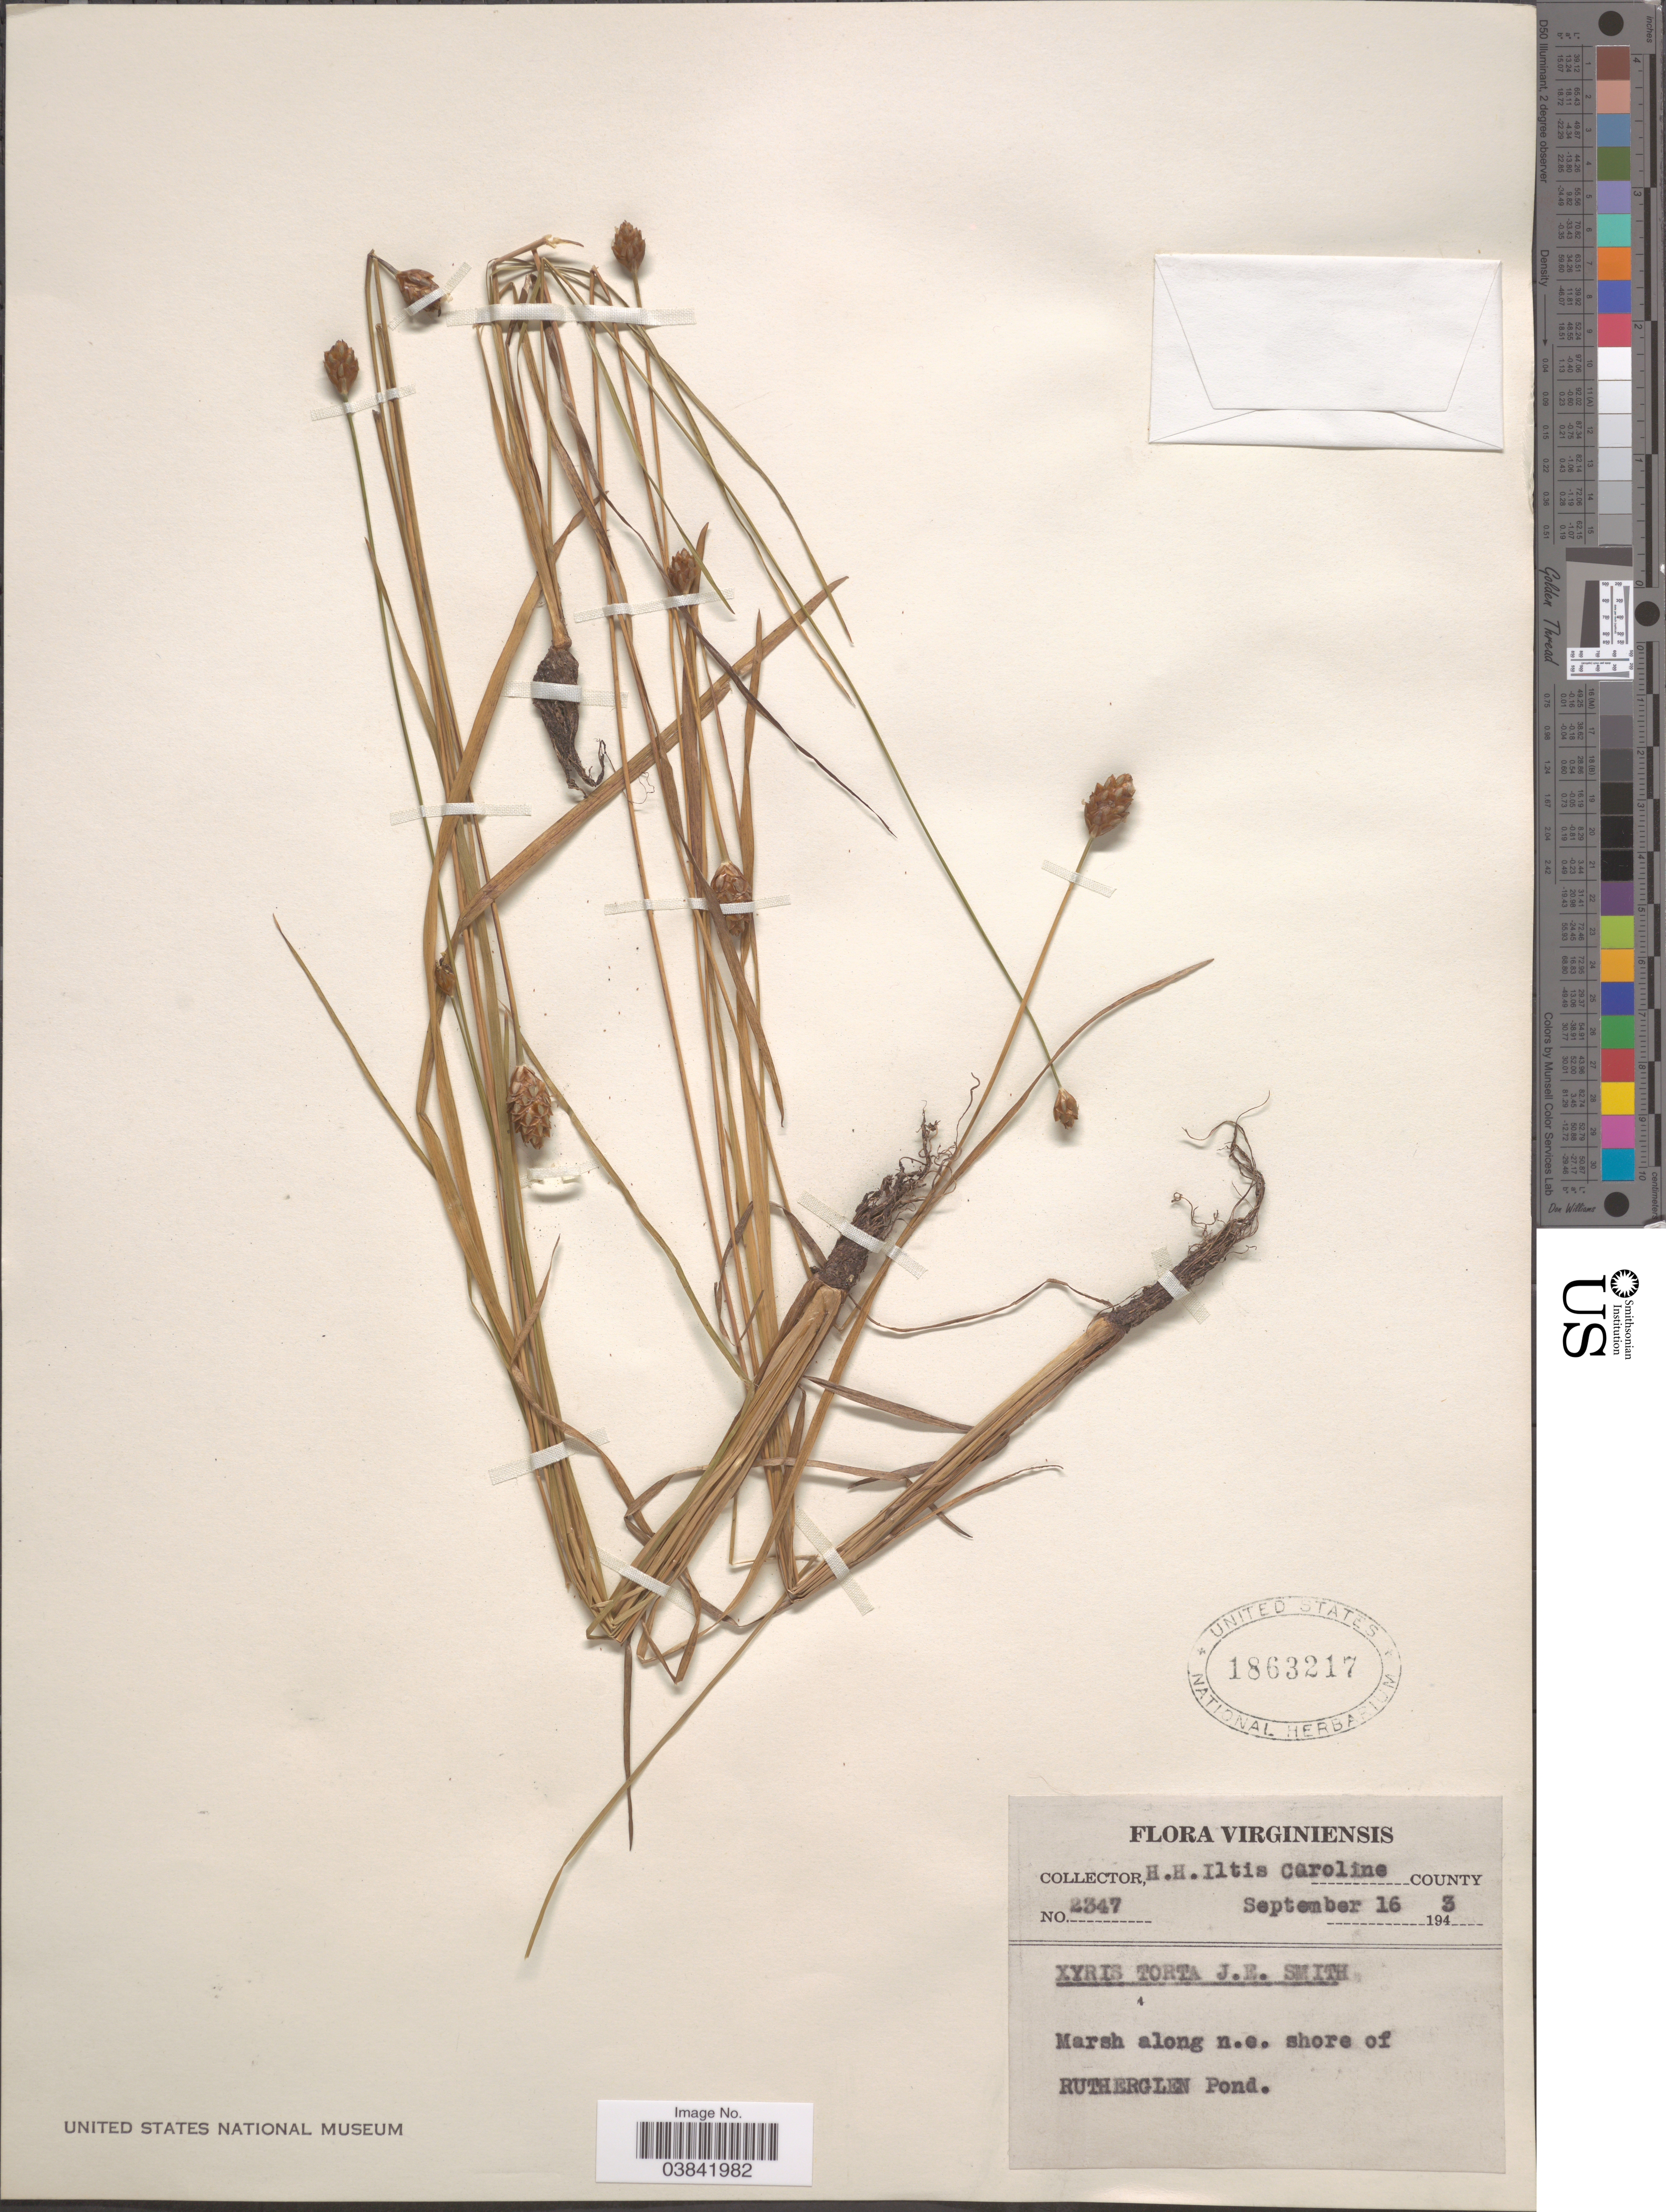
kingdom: Plantae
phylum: Tracheophyta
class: Liliopsida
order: Poales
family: Xyridaceae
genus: Xyris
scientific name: Xyris jupicai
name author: Rich.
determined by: Strong, Mark T., (BOT), Smithsonian Institution - National Museum of Natural History (UNITED STATES)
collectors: H. H. Iltis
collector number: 2347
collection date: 1934-09-16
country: United States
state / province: Virginia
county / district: Caroline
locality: Caroline County. Marsh along n.e. shore of Rutherglen Pond.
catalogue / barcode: US 1863217